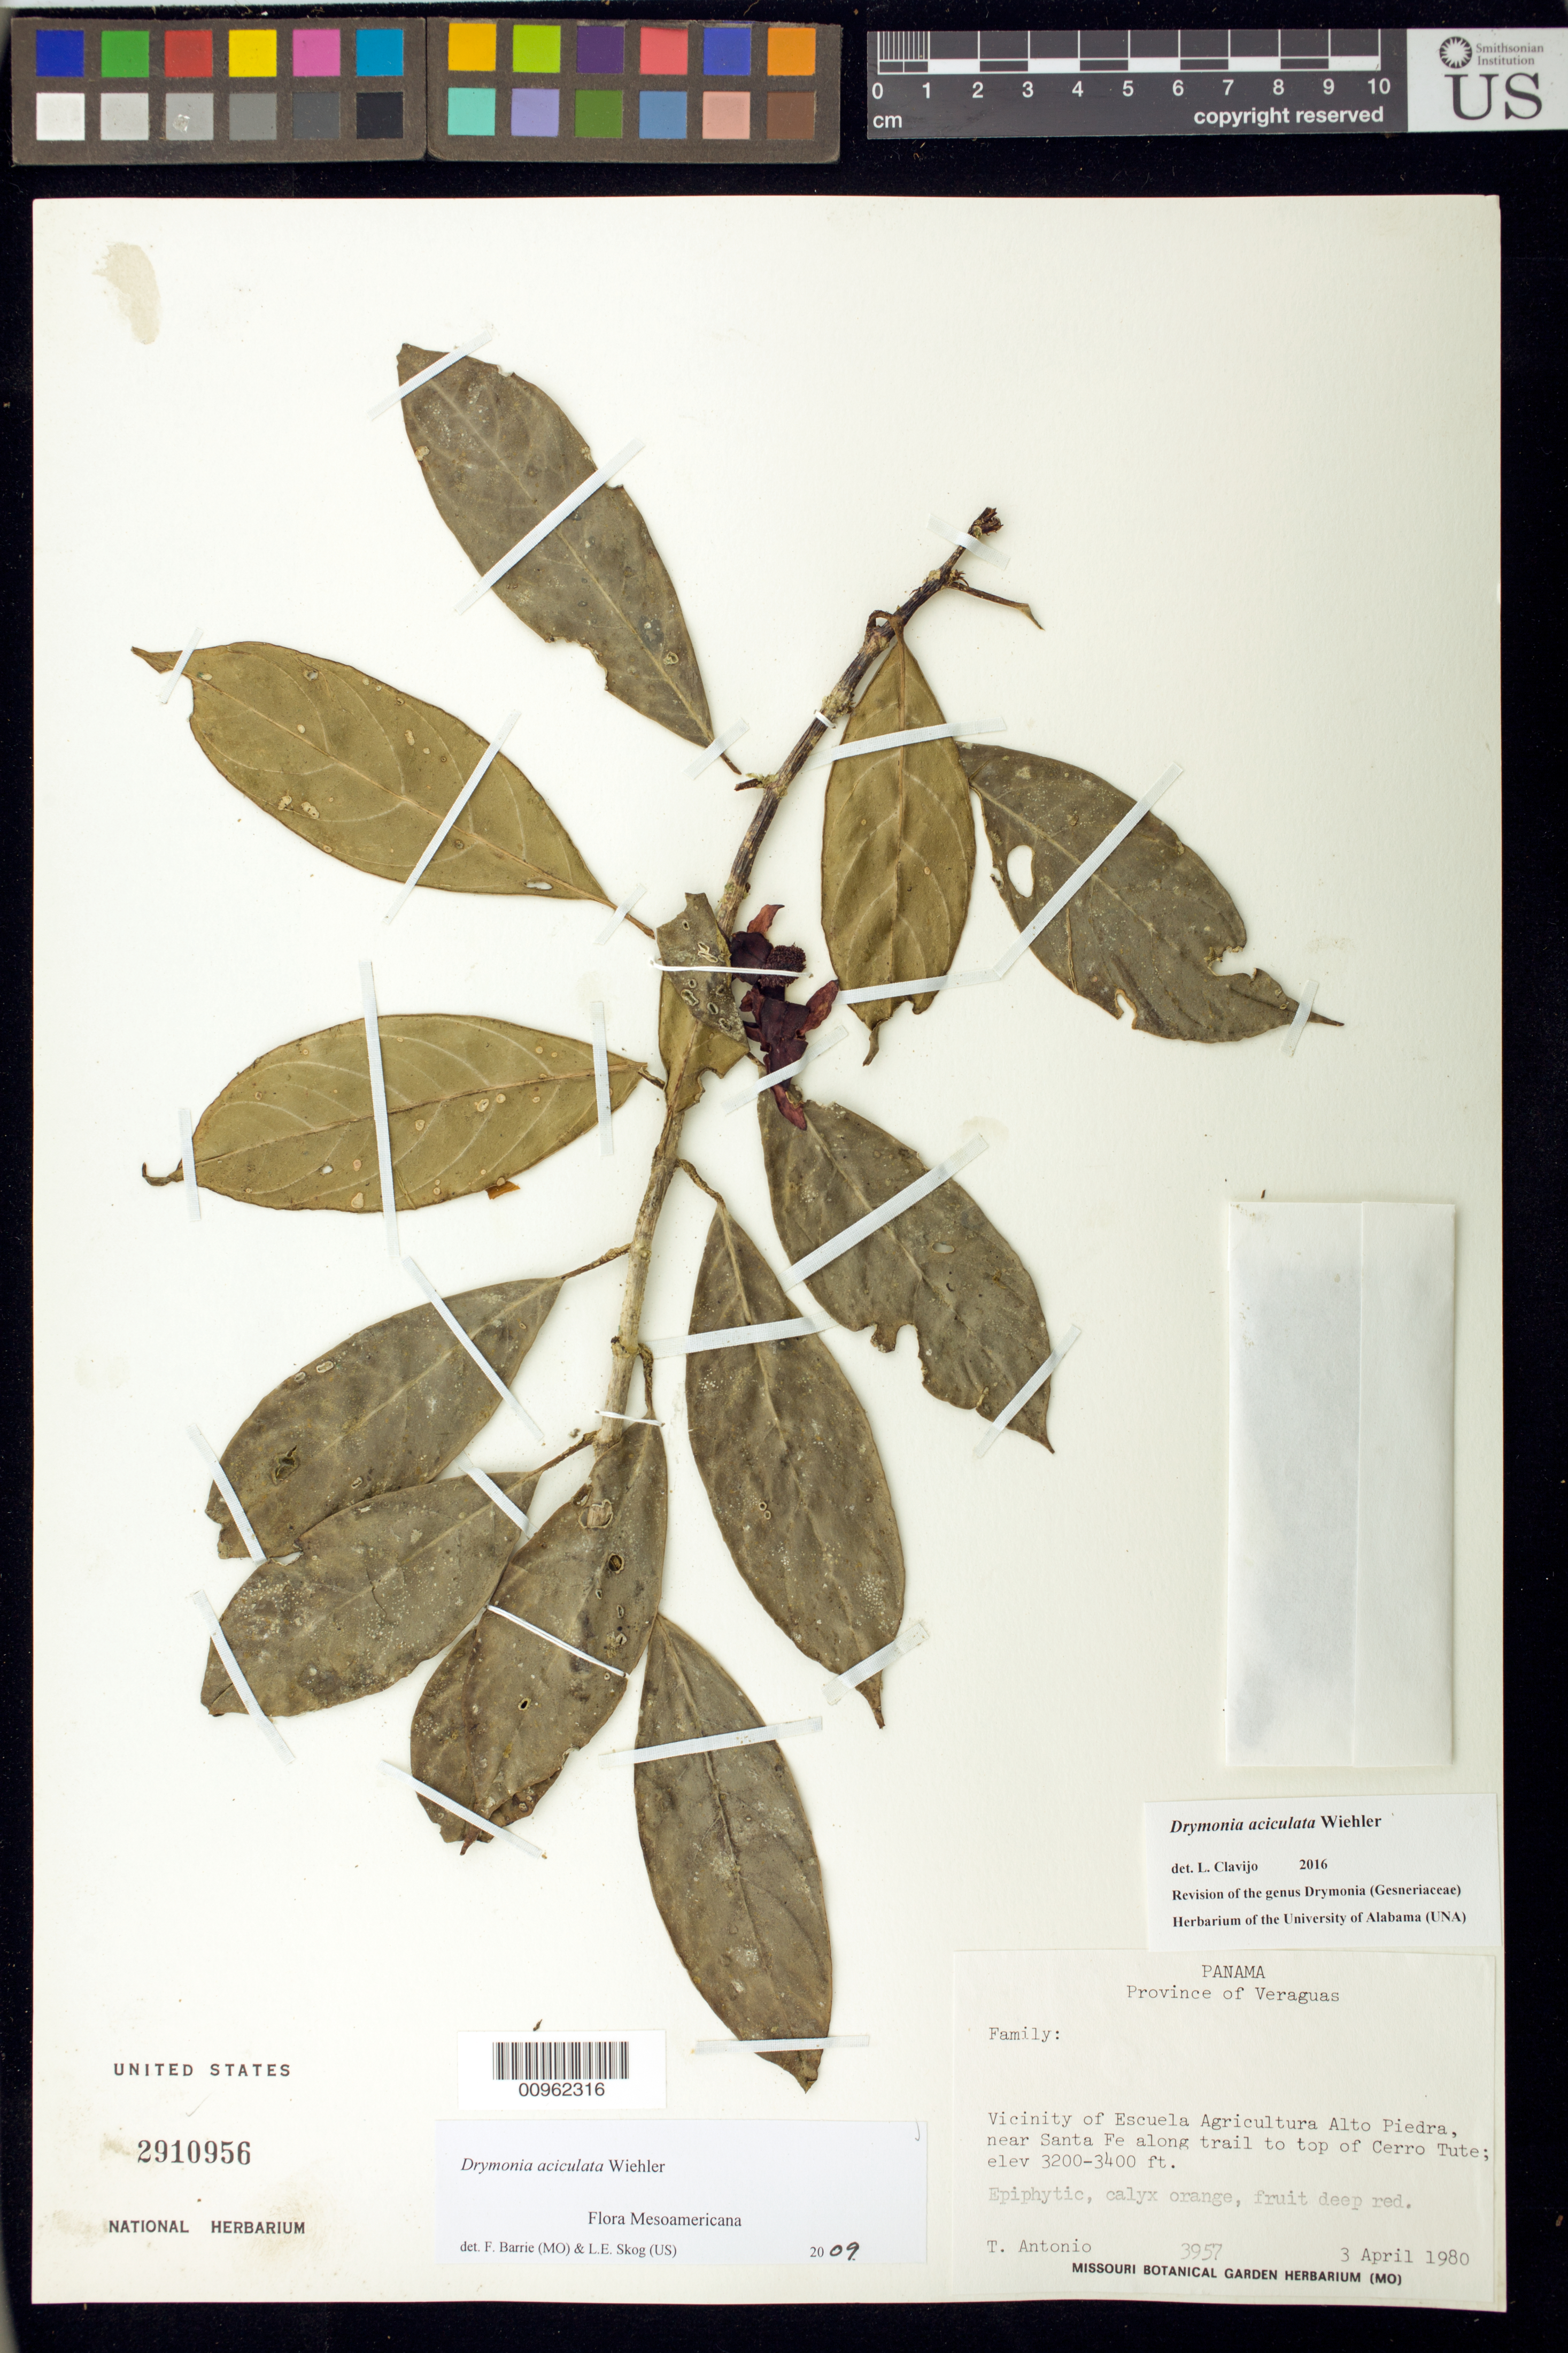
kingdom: Plantae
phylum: Tracheophyta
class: Magnoliopsida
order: Lamiales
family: Gesneriaceae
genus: Drymonia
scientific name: Drymonia aciculata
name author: Wiehler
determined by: Barrie, F. R.; Skog, Laurence E.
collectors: T. Antonio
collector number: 3957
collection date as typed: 03 Apr 1980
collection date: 1980-04-03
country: Panama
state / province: Veraguas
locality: Vicinity of Escuela Agricultura Alto Piedra, near Santa Fe along trail to top of Cerro Tute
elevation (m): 975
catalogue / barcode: US 2910956